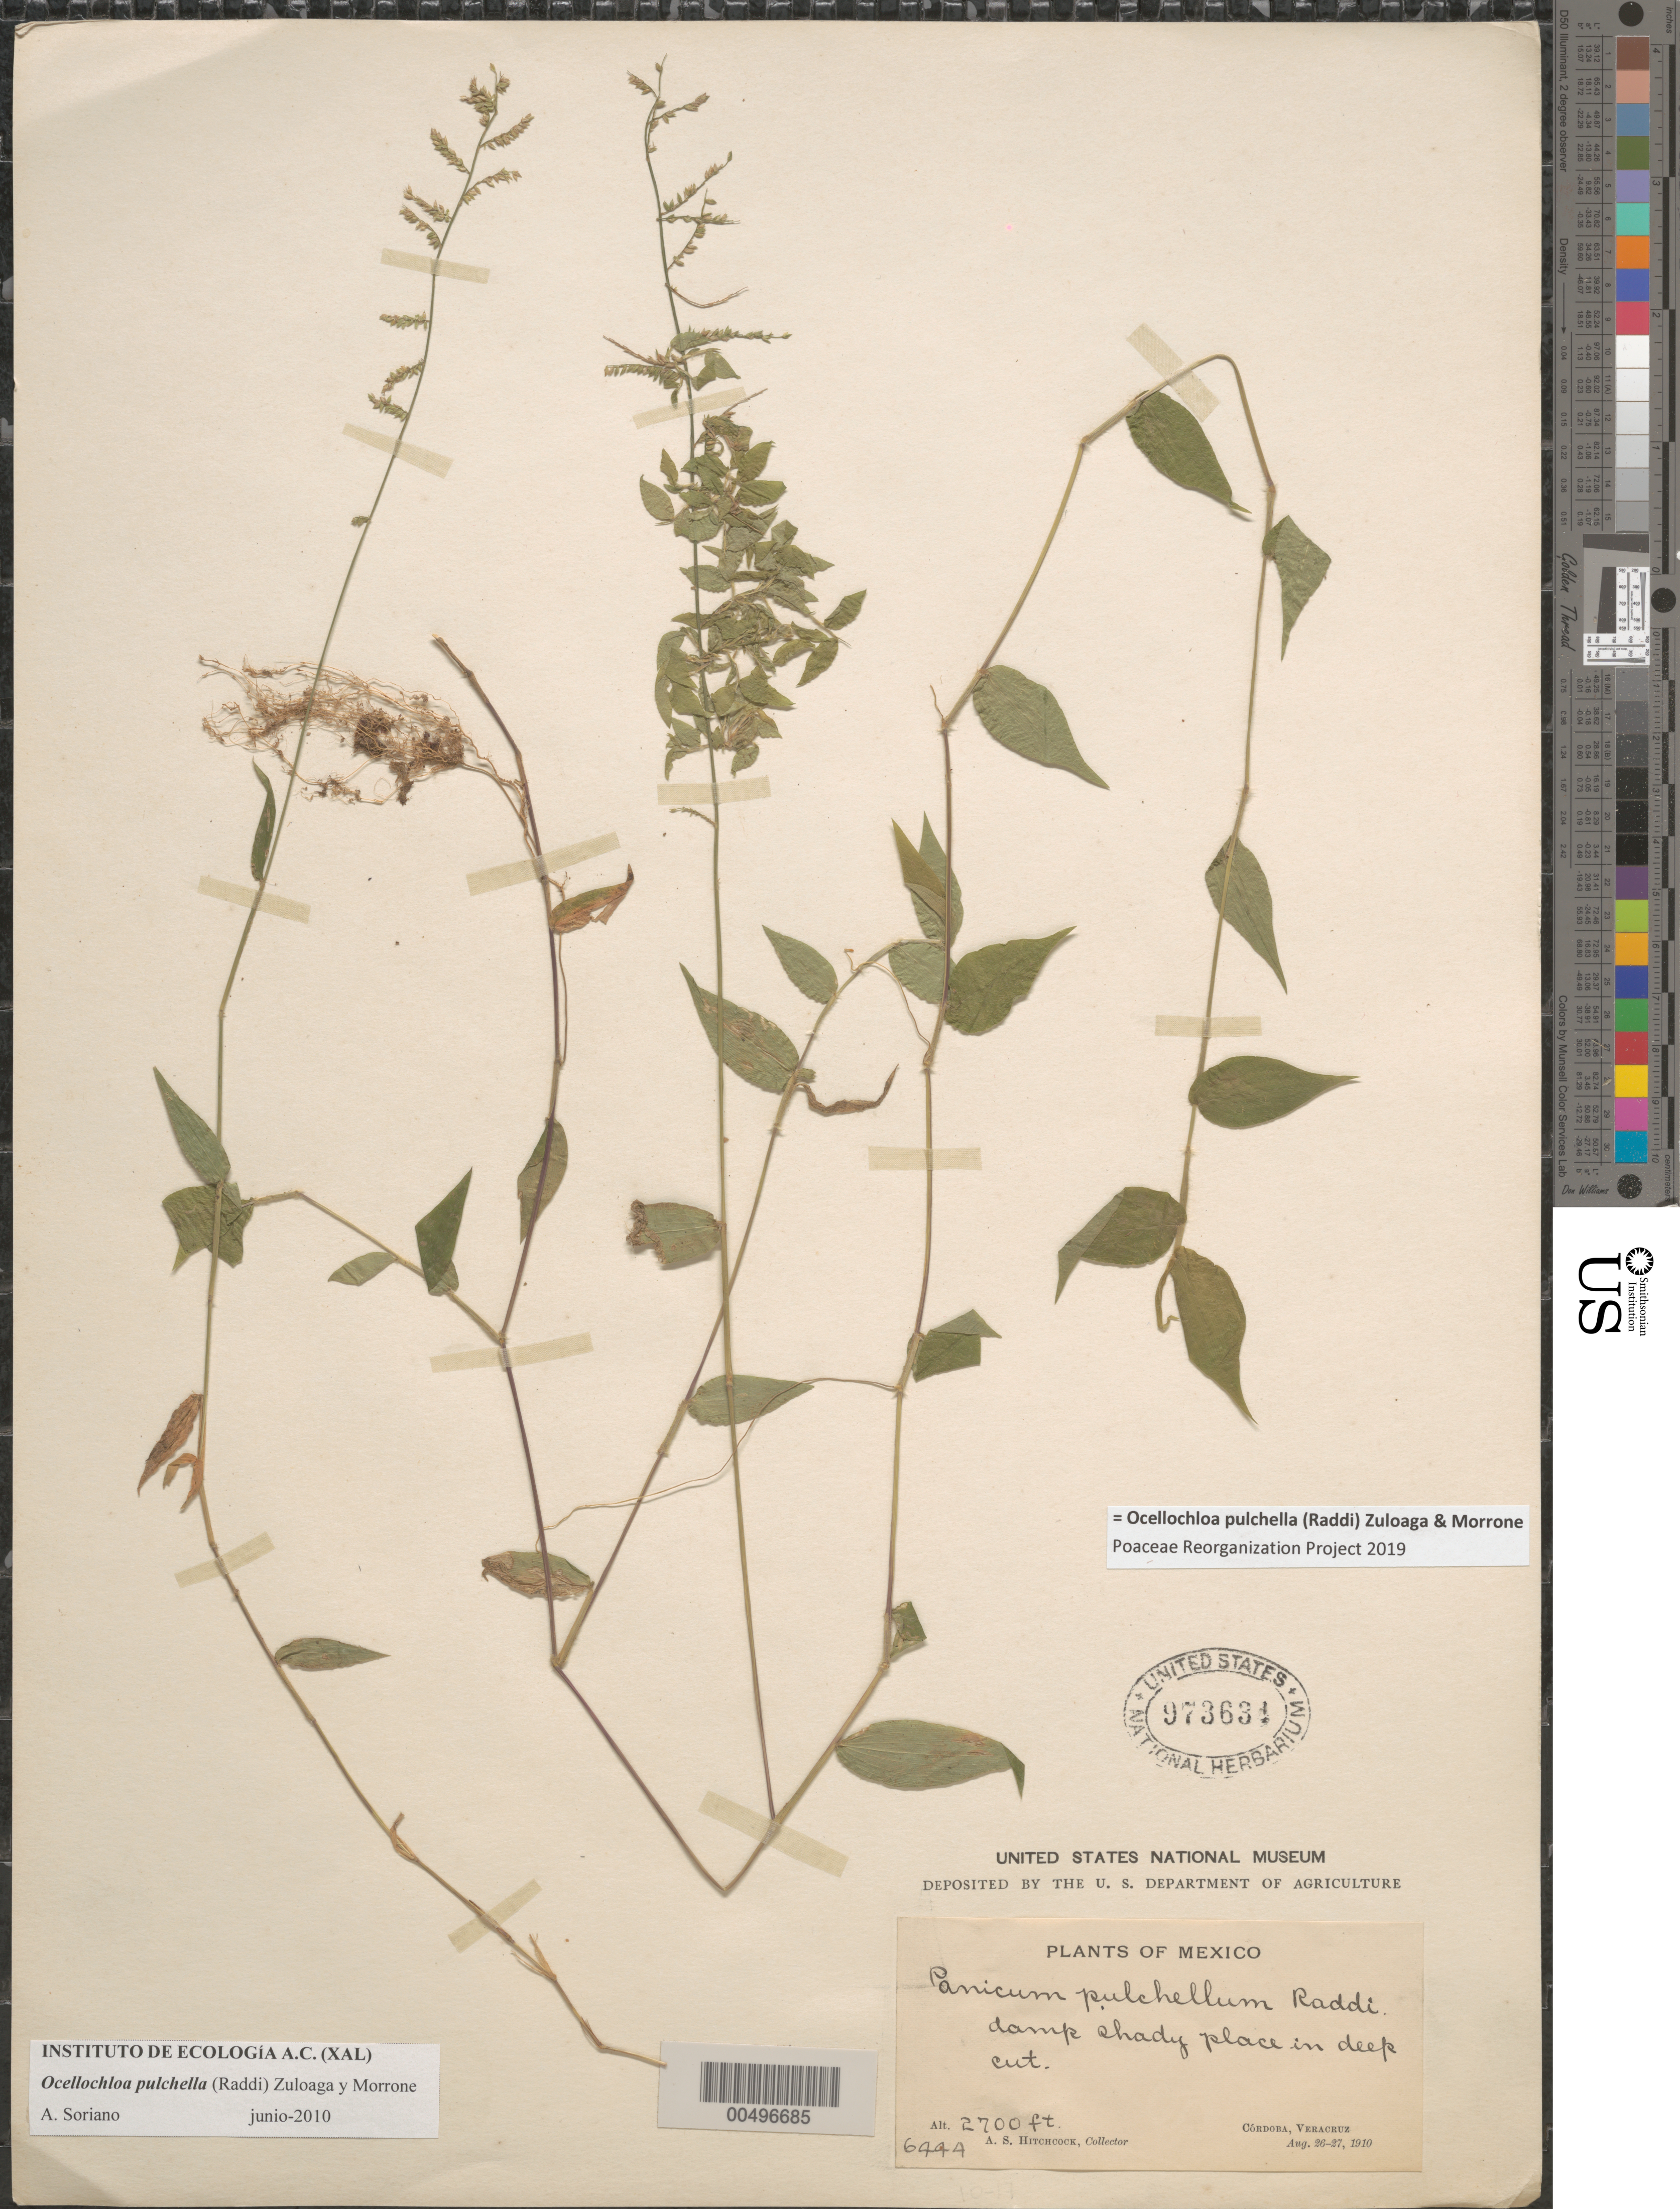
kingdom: Plantae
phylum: Tracheophyta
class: Liliopsida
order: Poales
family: Poaceae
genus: Panicum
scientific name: Panicum pulchellum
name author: Raddi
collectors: A. S. Hitchcock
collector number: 6444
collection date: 1910-08-26/1910-08-27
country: Mexico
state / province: Veracruz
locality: Cordoba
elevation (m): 823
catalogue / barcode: US 973634